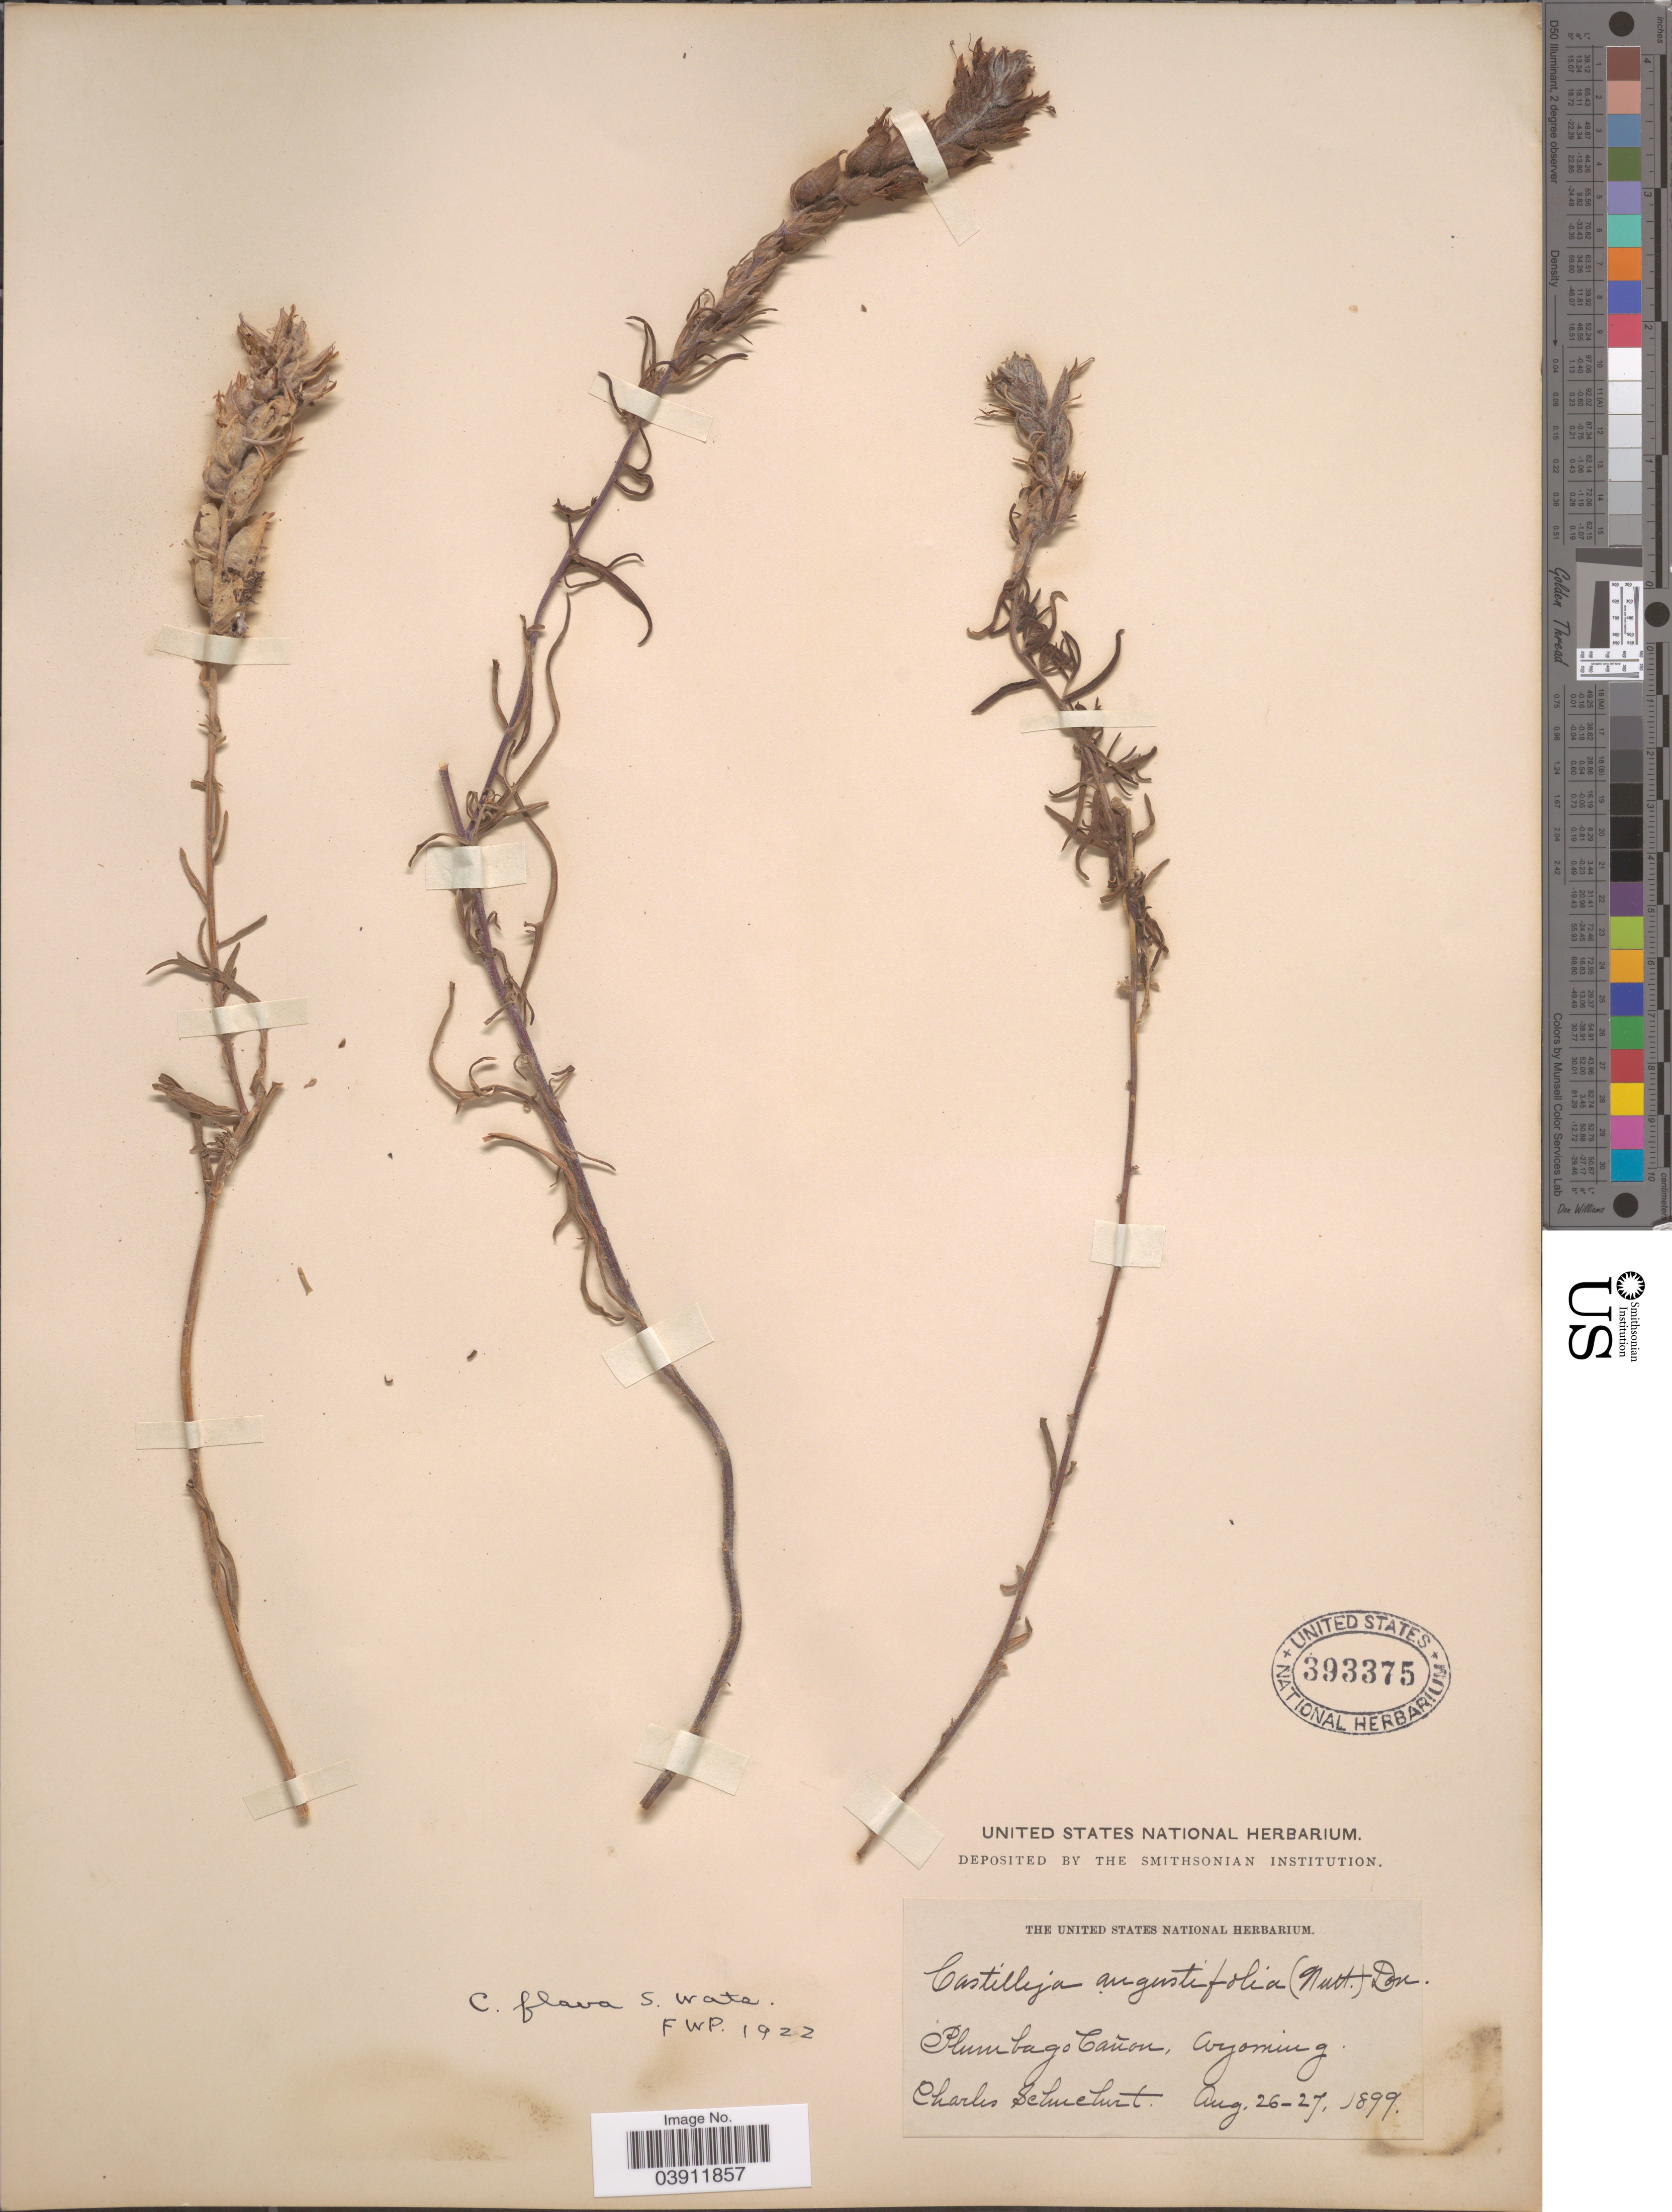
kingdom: Plantae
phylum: Tracheophyta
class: Magnoliopsida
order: Lamiales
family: Orobanchaceae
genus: Castilleja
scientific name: Castilleja flava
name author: S. Watson in C. King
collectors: C. Schuchert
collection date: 1899-08-26/1899-08-27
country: United States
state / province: Wyoming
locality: Plumbago Cañon.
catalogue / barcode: US 393375